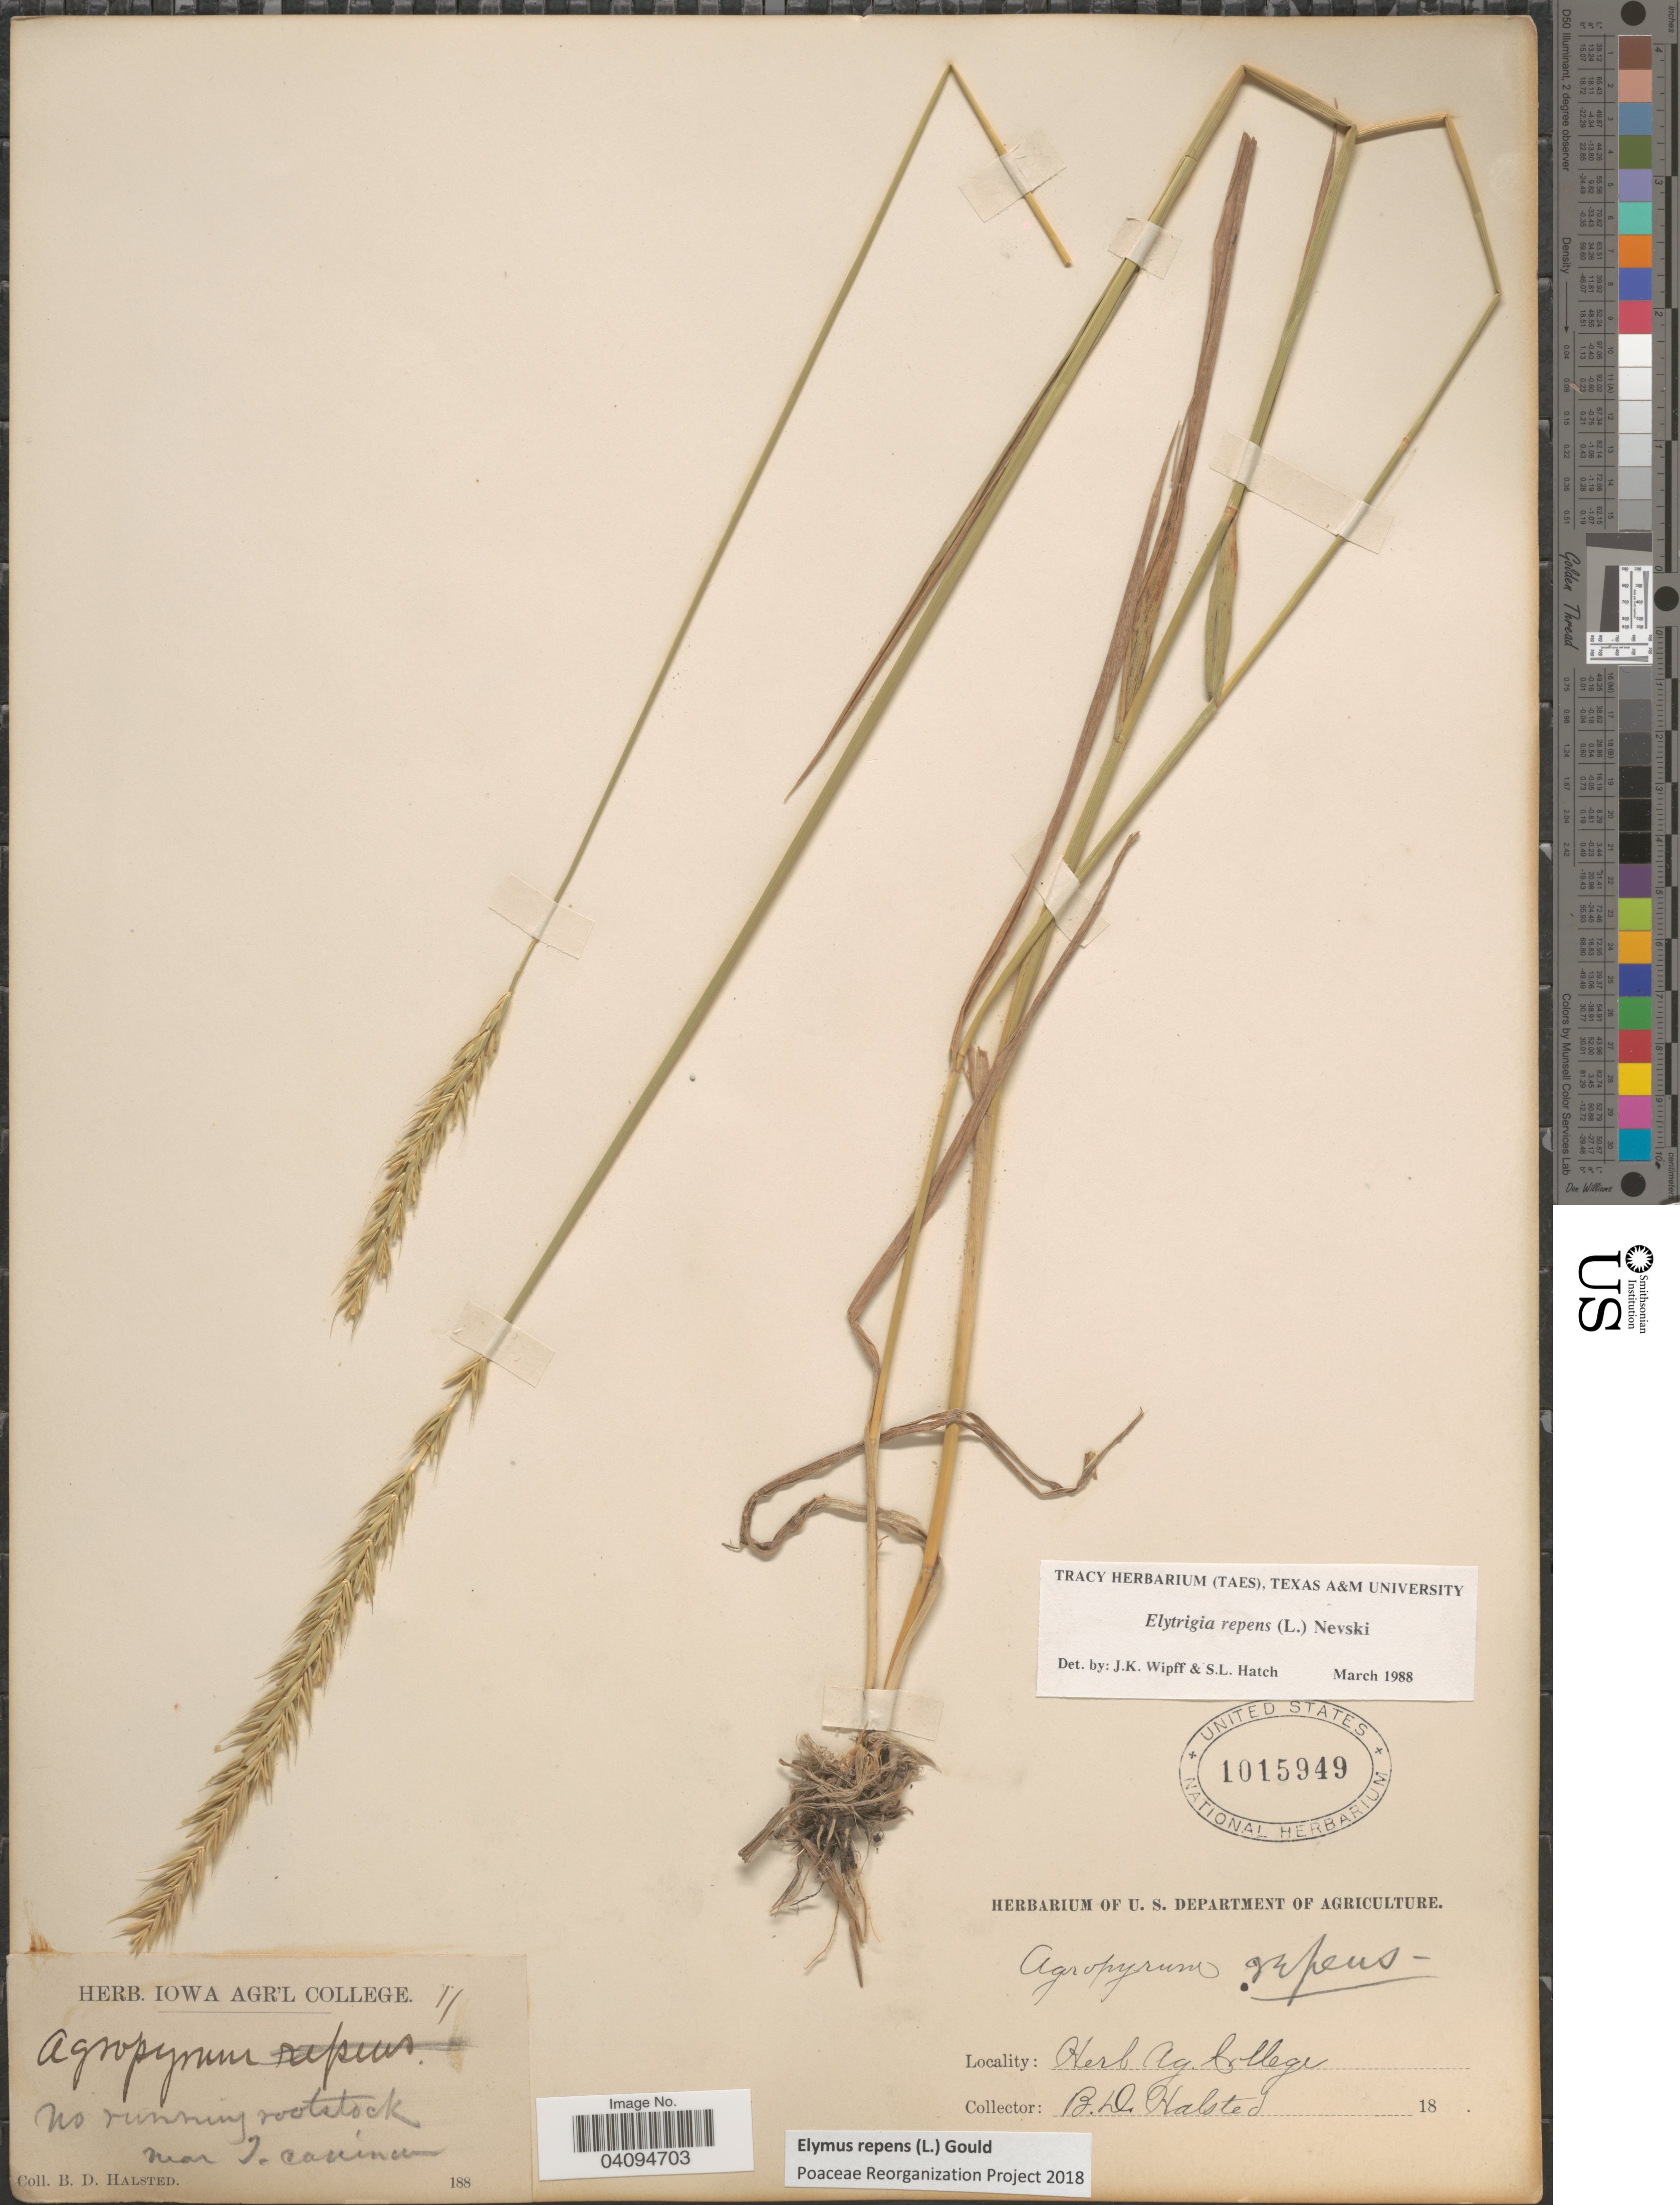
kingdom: Plantae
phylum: Tracheophyta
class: Liliopsida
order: Poales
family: Poaceae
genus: Elymus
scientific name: Elymus repens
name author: (L.) Gould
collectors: B. Halsted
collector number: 11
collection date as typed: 188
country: United States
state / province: Iowa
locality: Herb. Ag. College.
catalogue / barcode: US 1015949